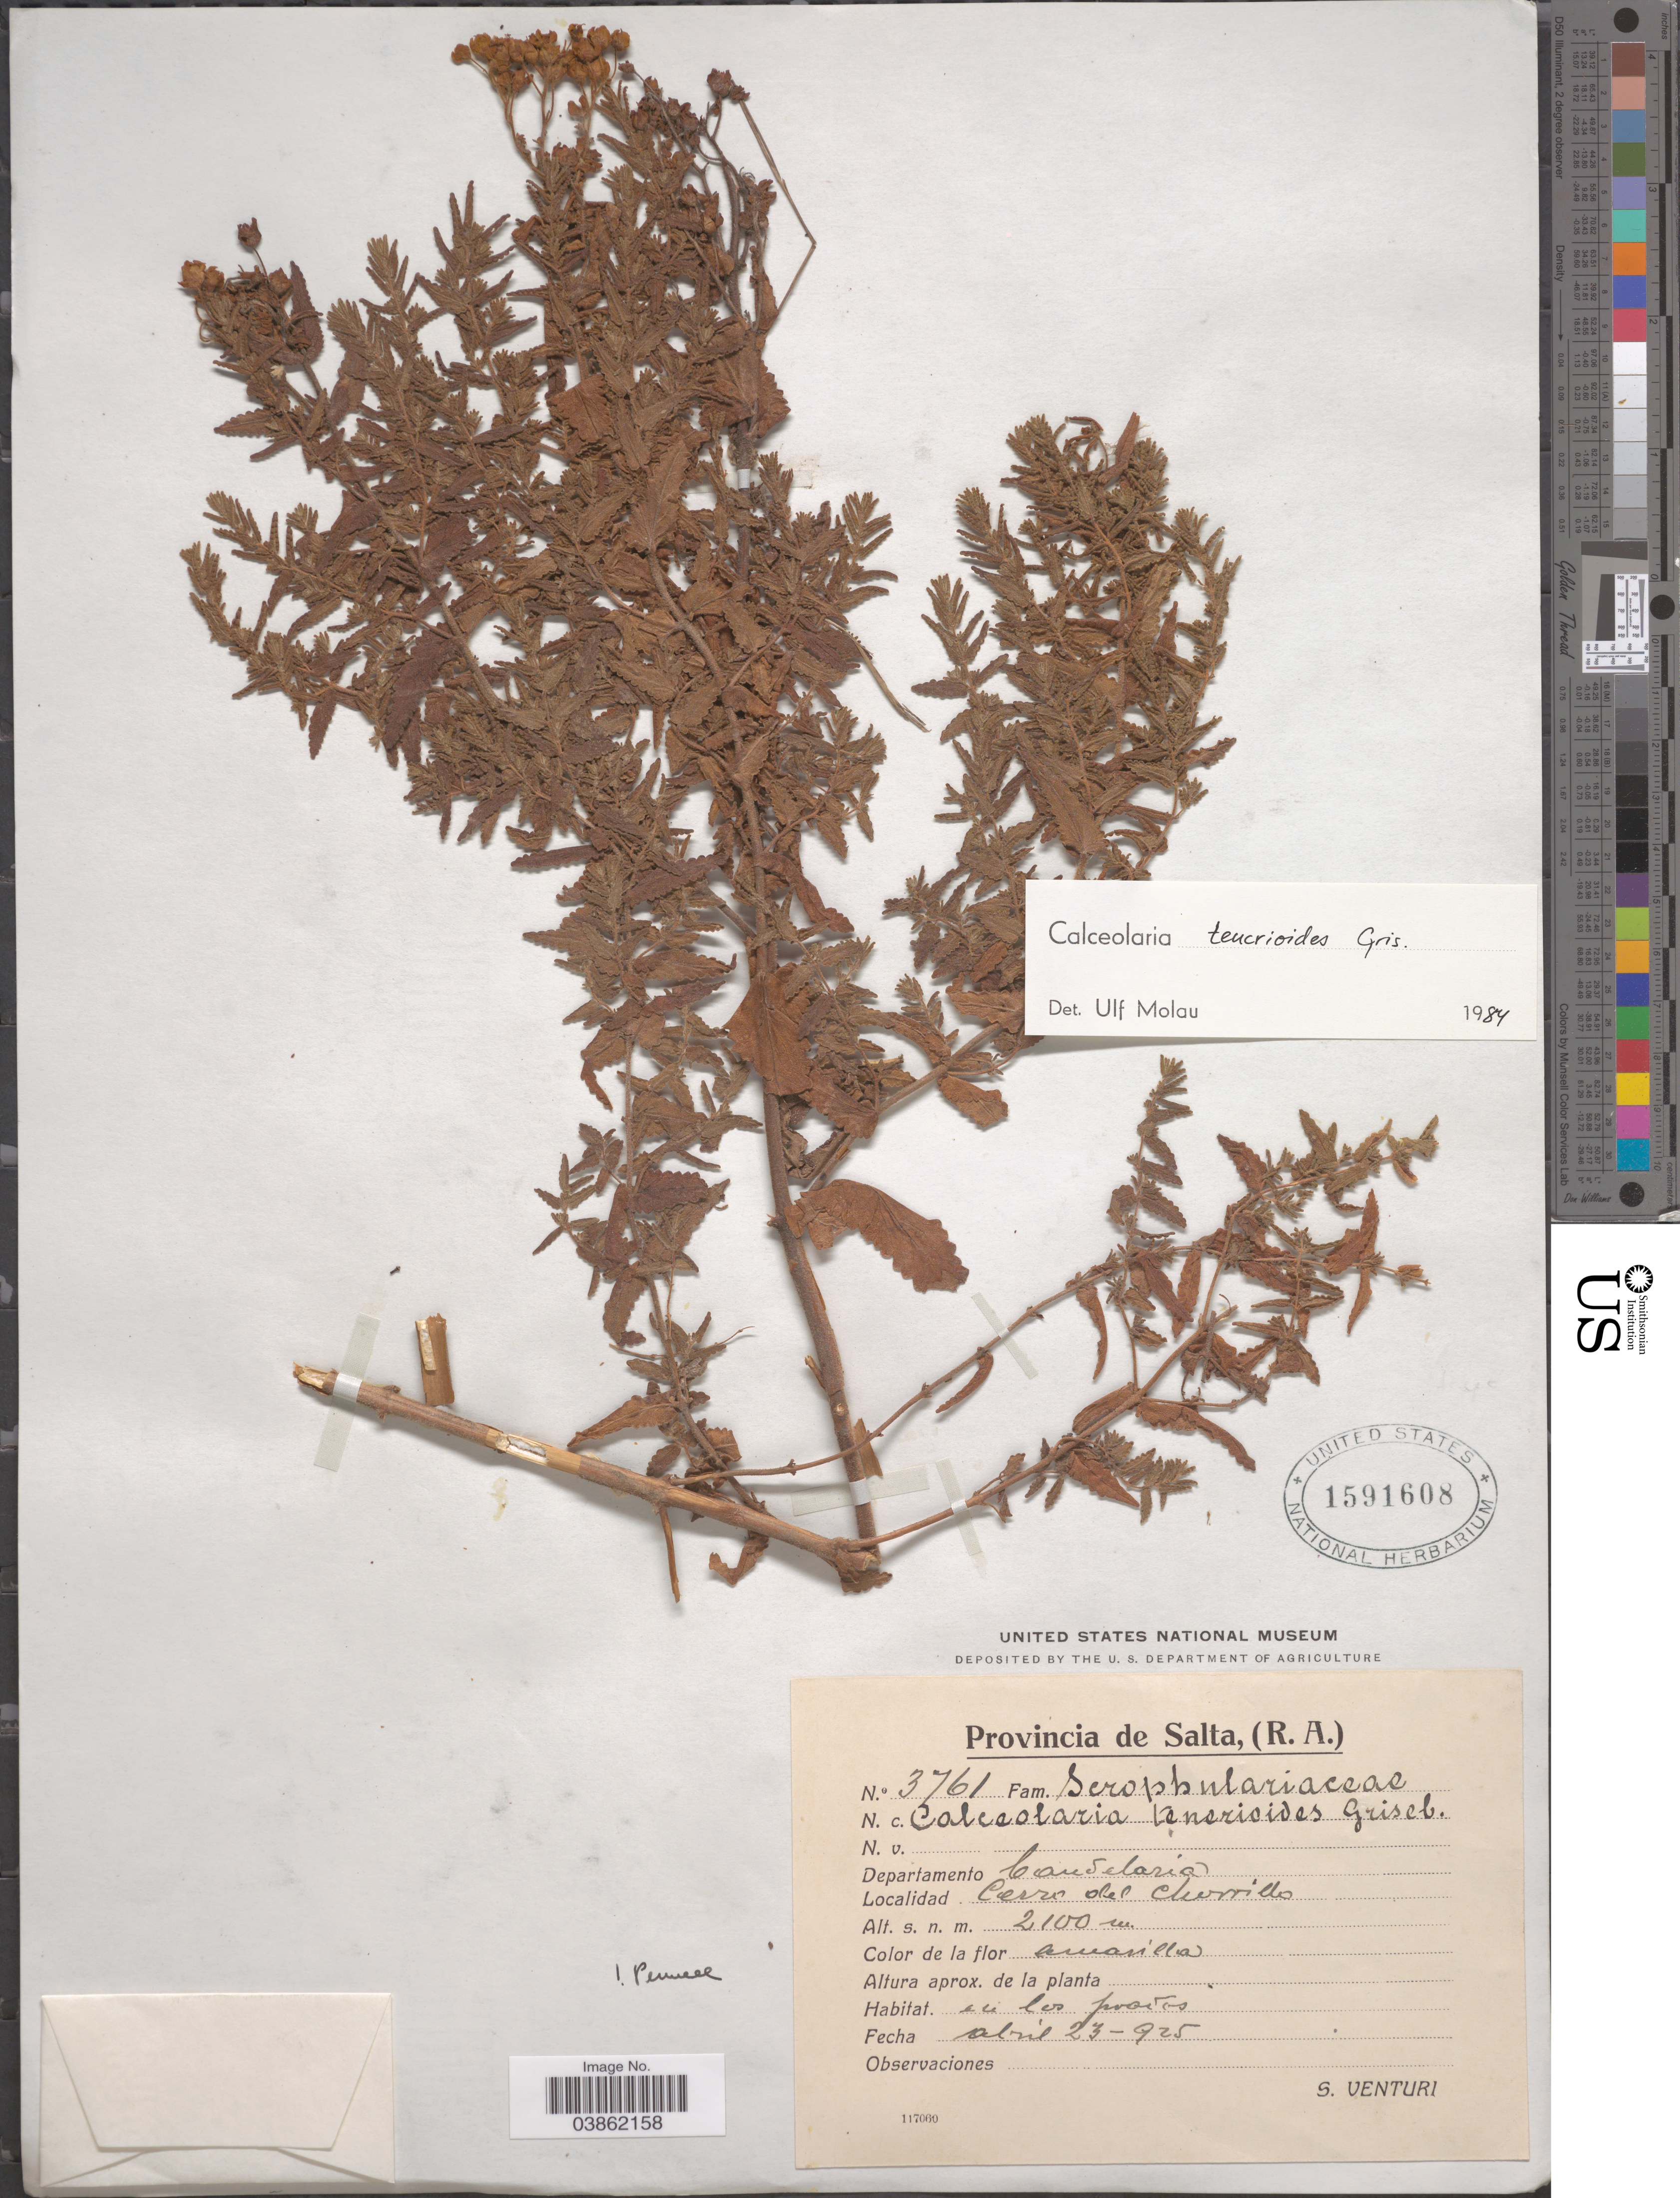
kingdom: Plantae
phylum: Tracheophyta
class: Magnoliopsida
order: Lamiales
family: Calceolariaceae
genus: Calceolaria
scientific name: Calceolaria teucrioides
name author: Griseb.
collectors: S. Venturi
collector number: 3761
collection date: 1925-04-23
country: Argentina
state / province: Salta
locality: Departamento Candelaria. Cerro del Chorrillo.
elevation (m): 2100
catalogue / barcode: US 1591608